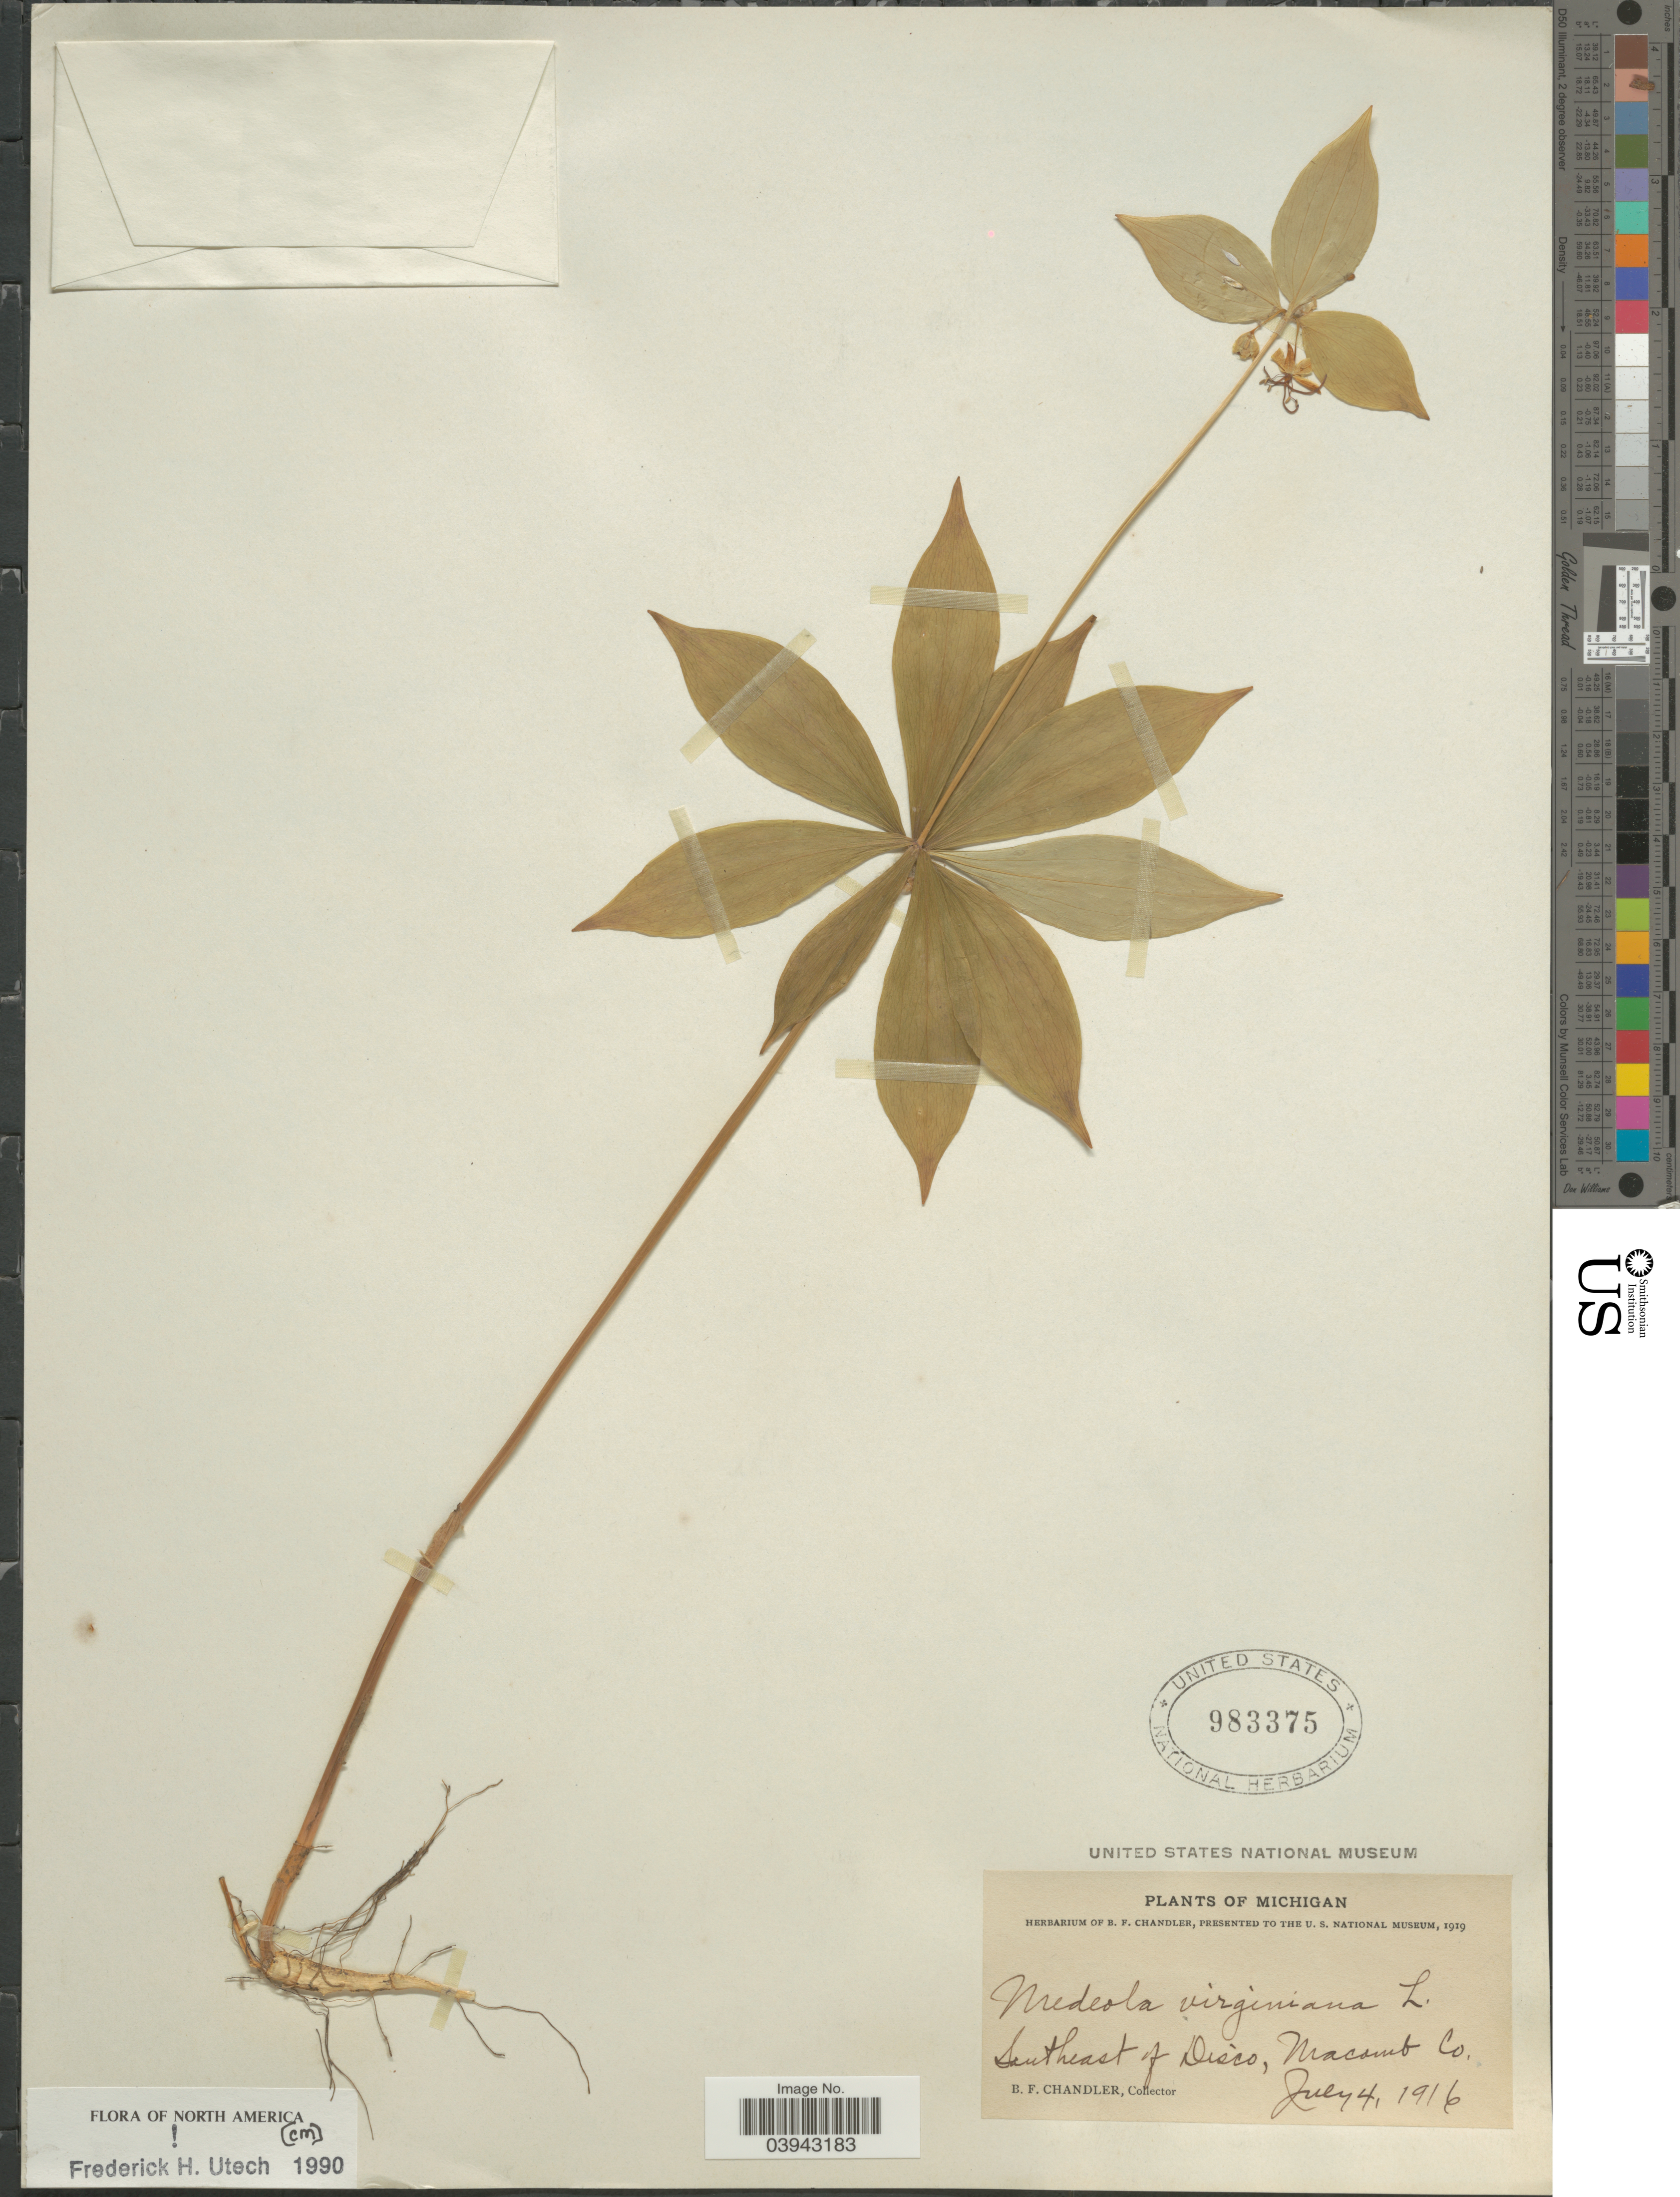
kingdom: Plantae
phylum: Tracheophyta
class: Liliopsida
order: Liliales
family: Liliaceae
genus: Medeola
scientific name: Medeola virginiana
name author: (L.) Desf.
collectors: B. F. Chandler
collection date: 1916-07-04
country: United States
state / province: Michigan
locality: Southeast of Disco, Macomb Co.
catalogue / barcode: US 983375